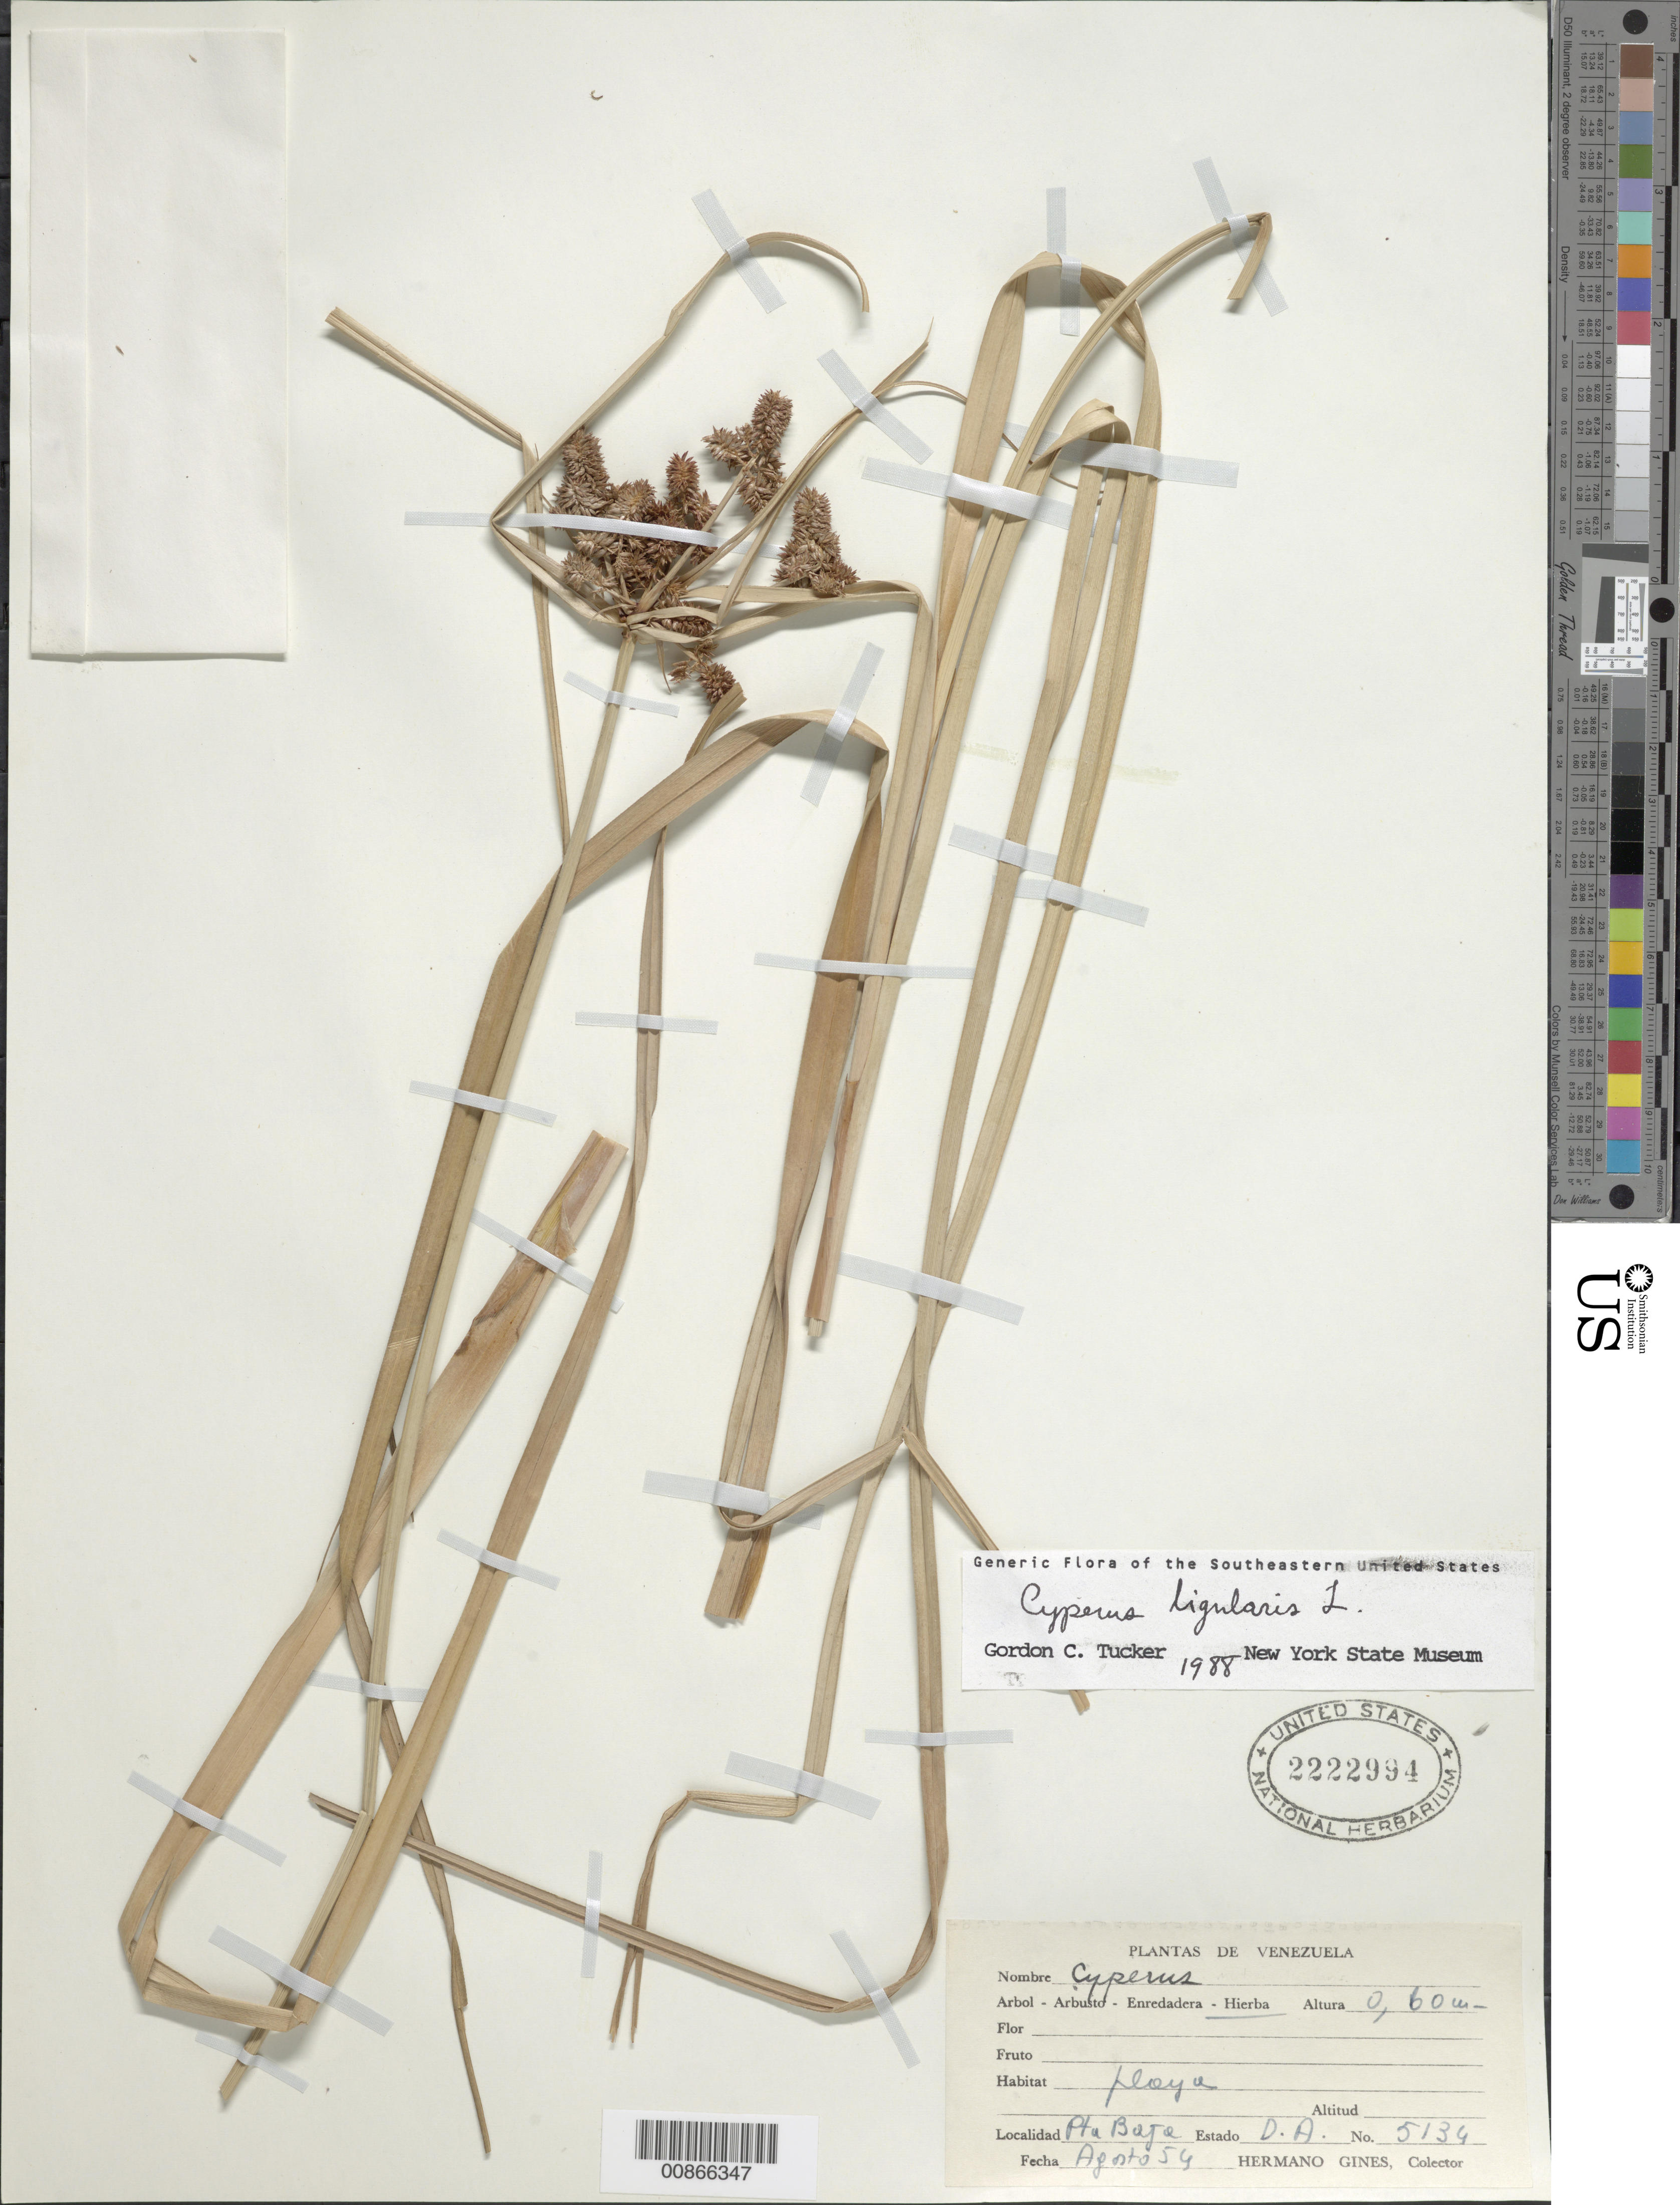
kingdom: Plantae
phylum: Tracheophyta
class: Liliopsida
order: Poales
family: Cyperaceae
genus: Cyperus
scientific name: Cyperus ligularis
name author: L.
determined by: Tucker, G. C.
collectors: H. Gines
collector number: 5134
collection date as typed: Aug-54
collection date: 1954-08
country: Venezuela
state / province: Delta Amacuro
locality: Pto. Baja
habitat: Playa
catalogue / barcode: US 2222994